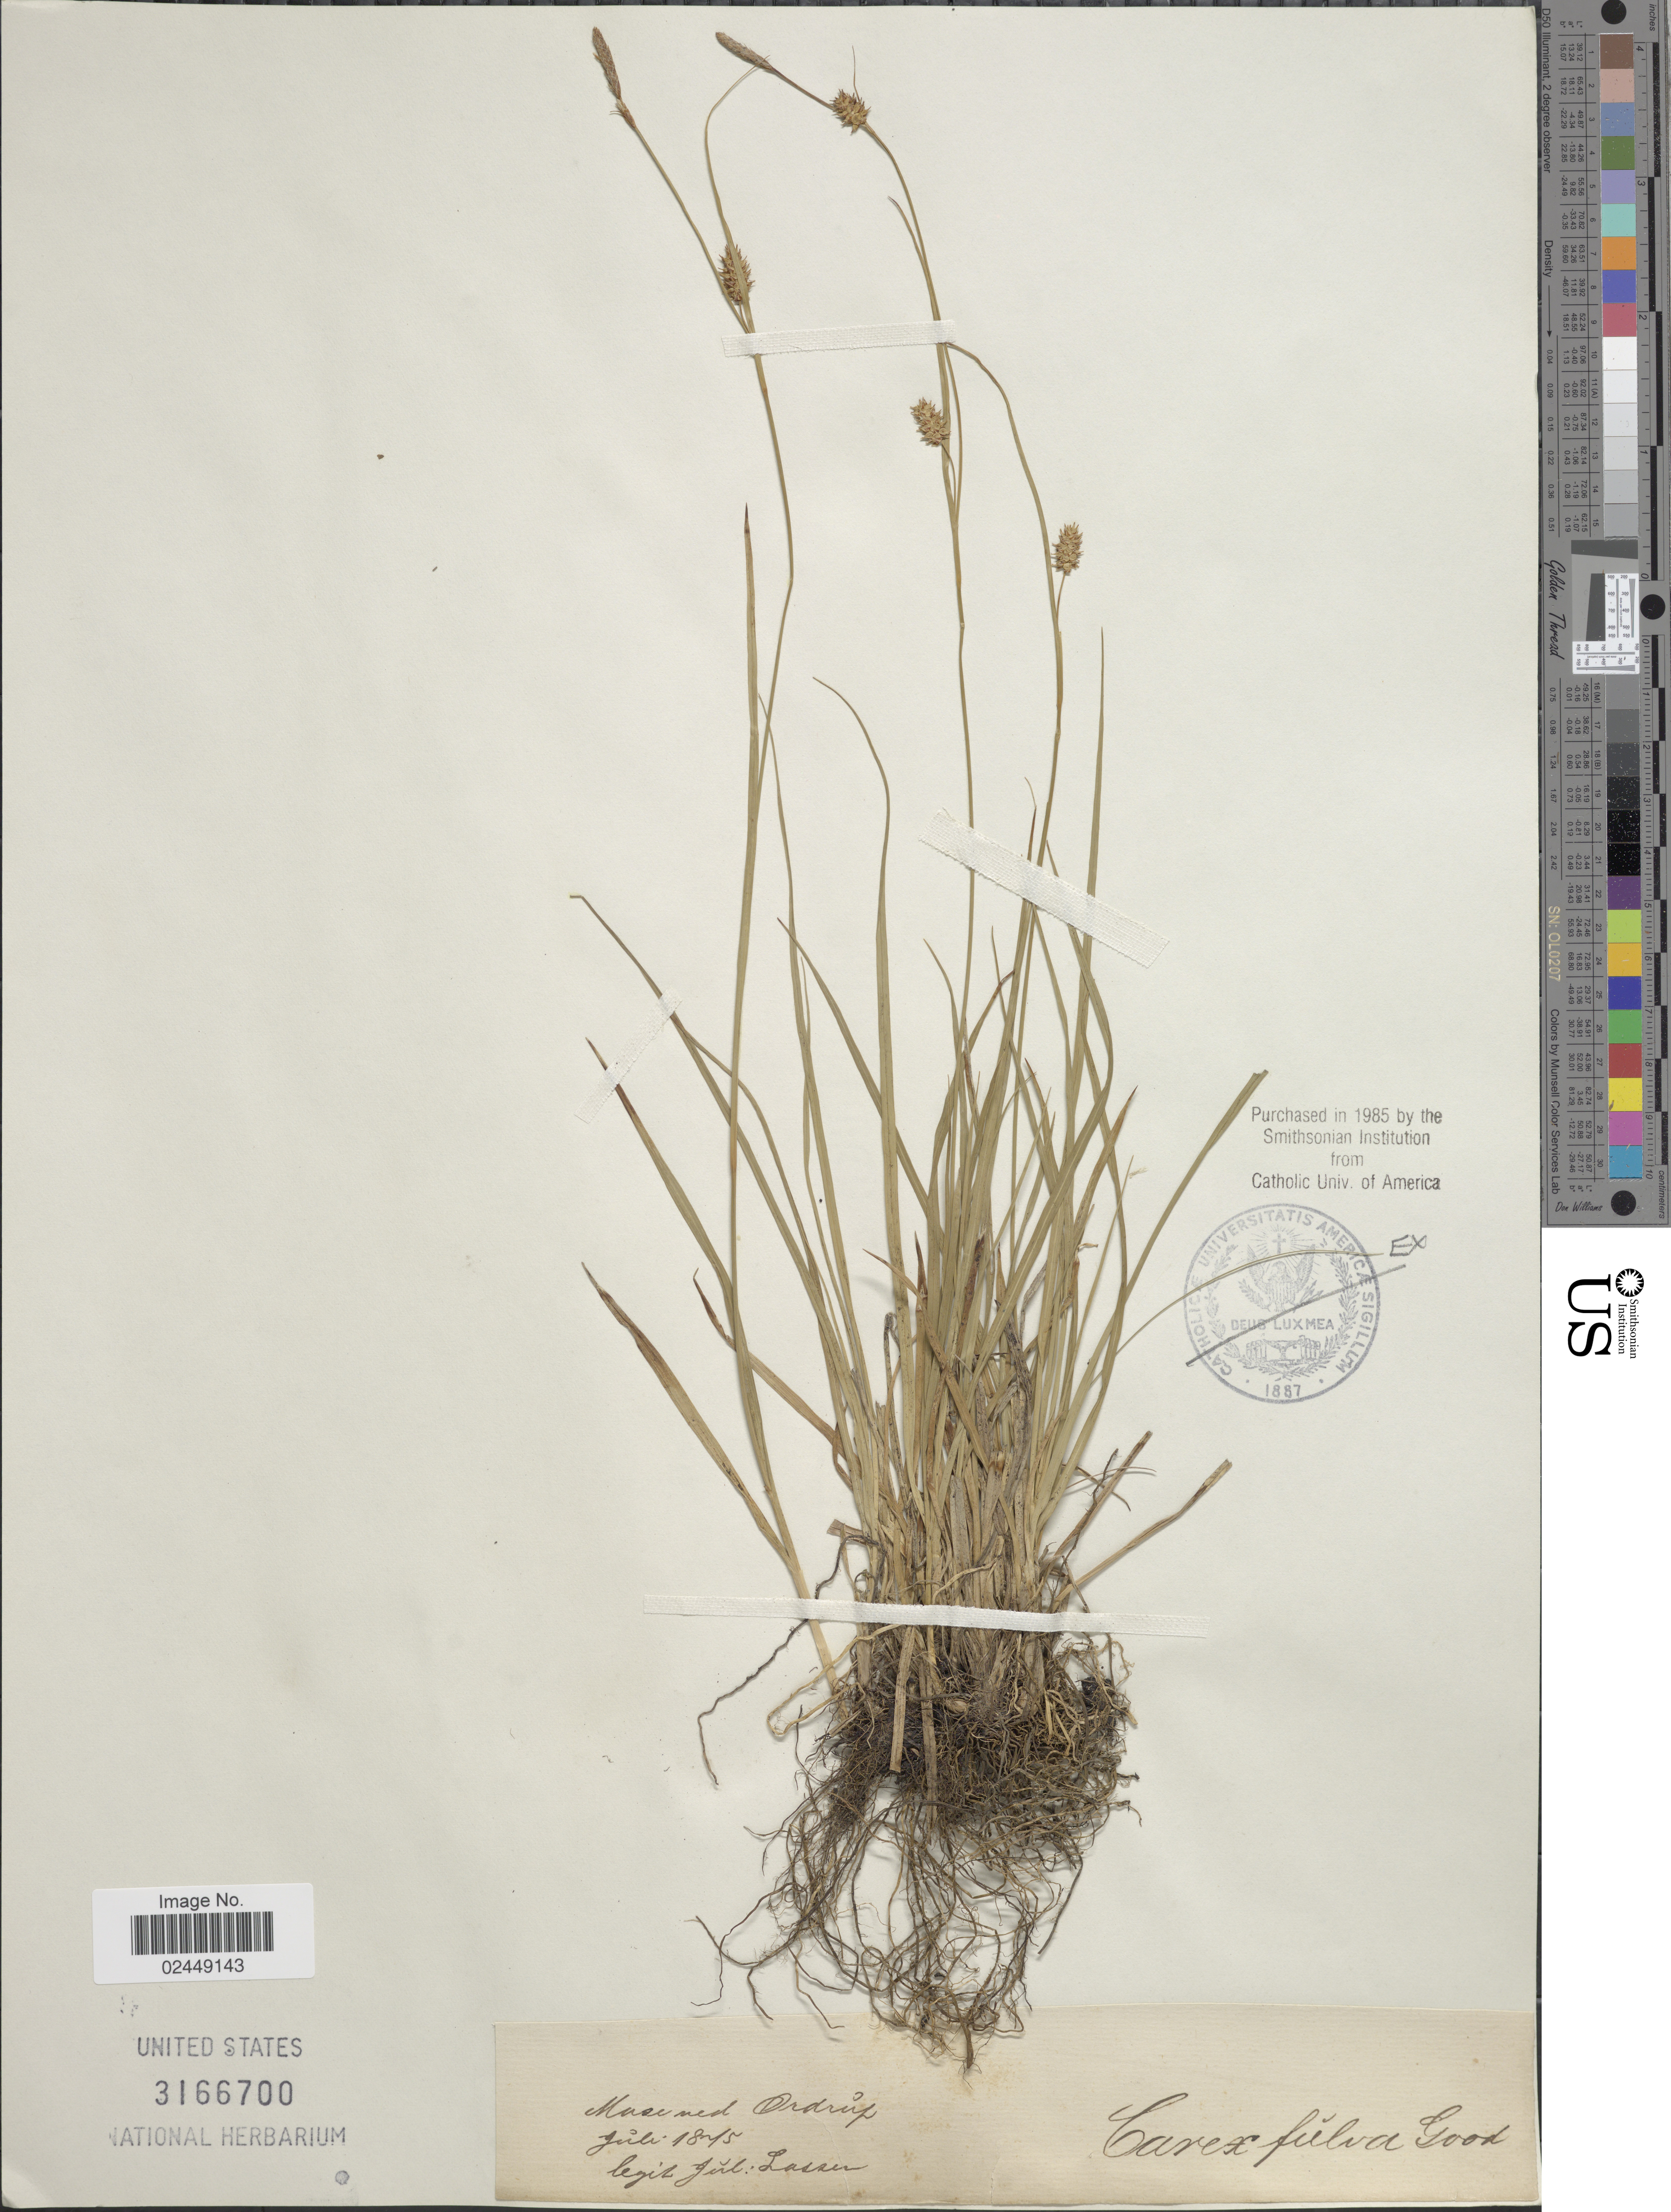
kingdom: Plantae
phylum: Tracheophyta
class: Liliopsida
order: Poales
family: Cyperaceae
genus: Carex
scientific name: Carex x fulva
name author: Gooden.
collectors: J. Lassen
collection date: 1845-07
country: Denmark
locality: Mase ved Ordrup.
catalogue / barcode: US 3166700